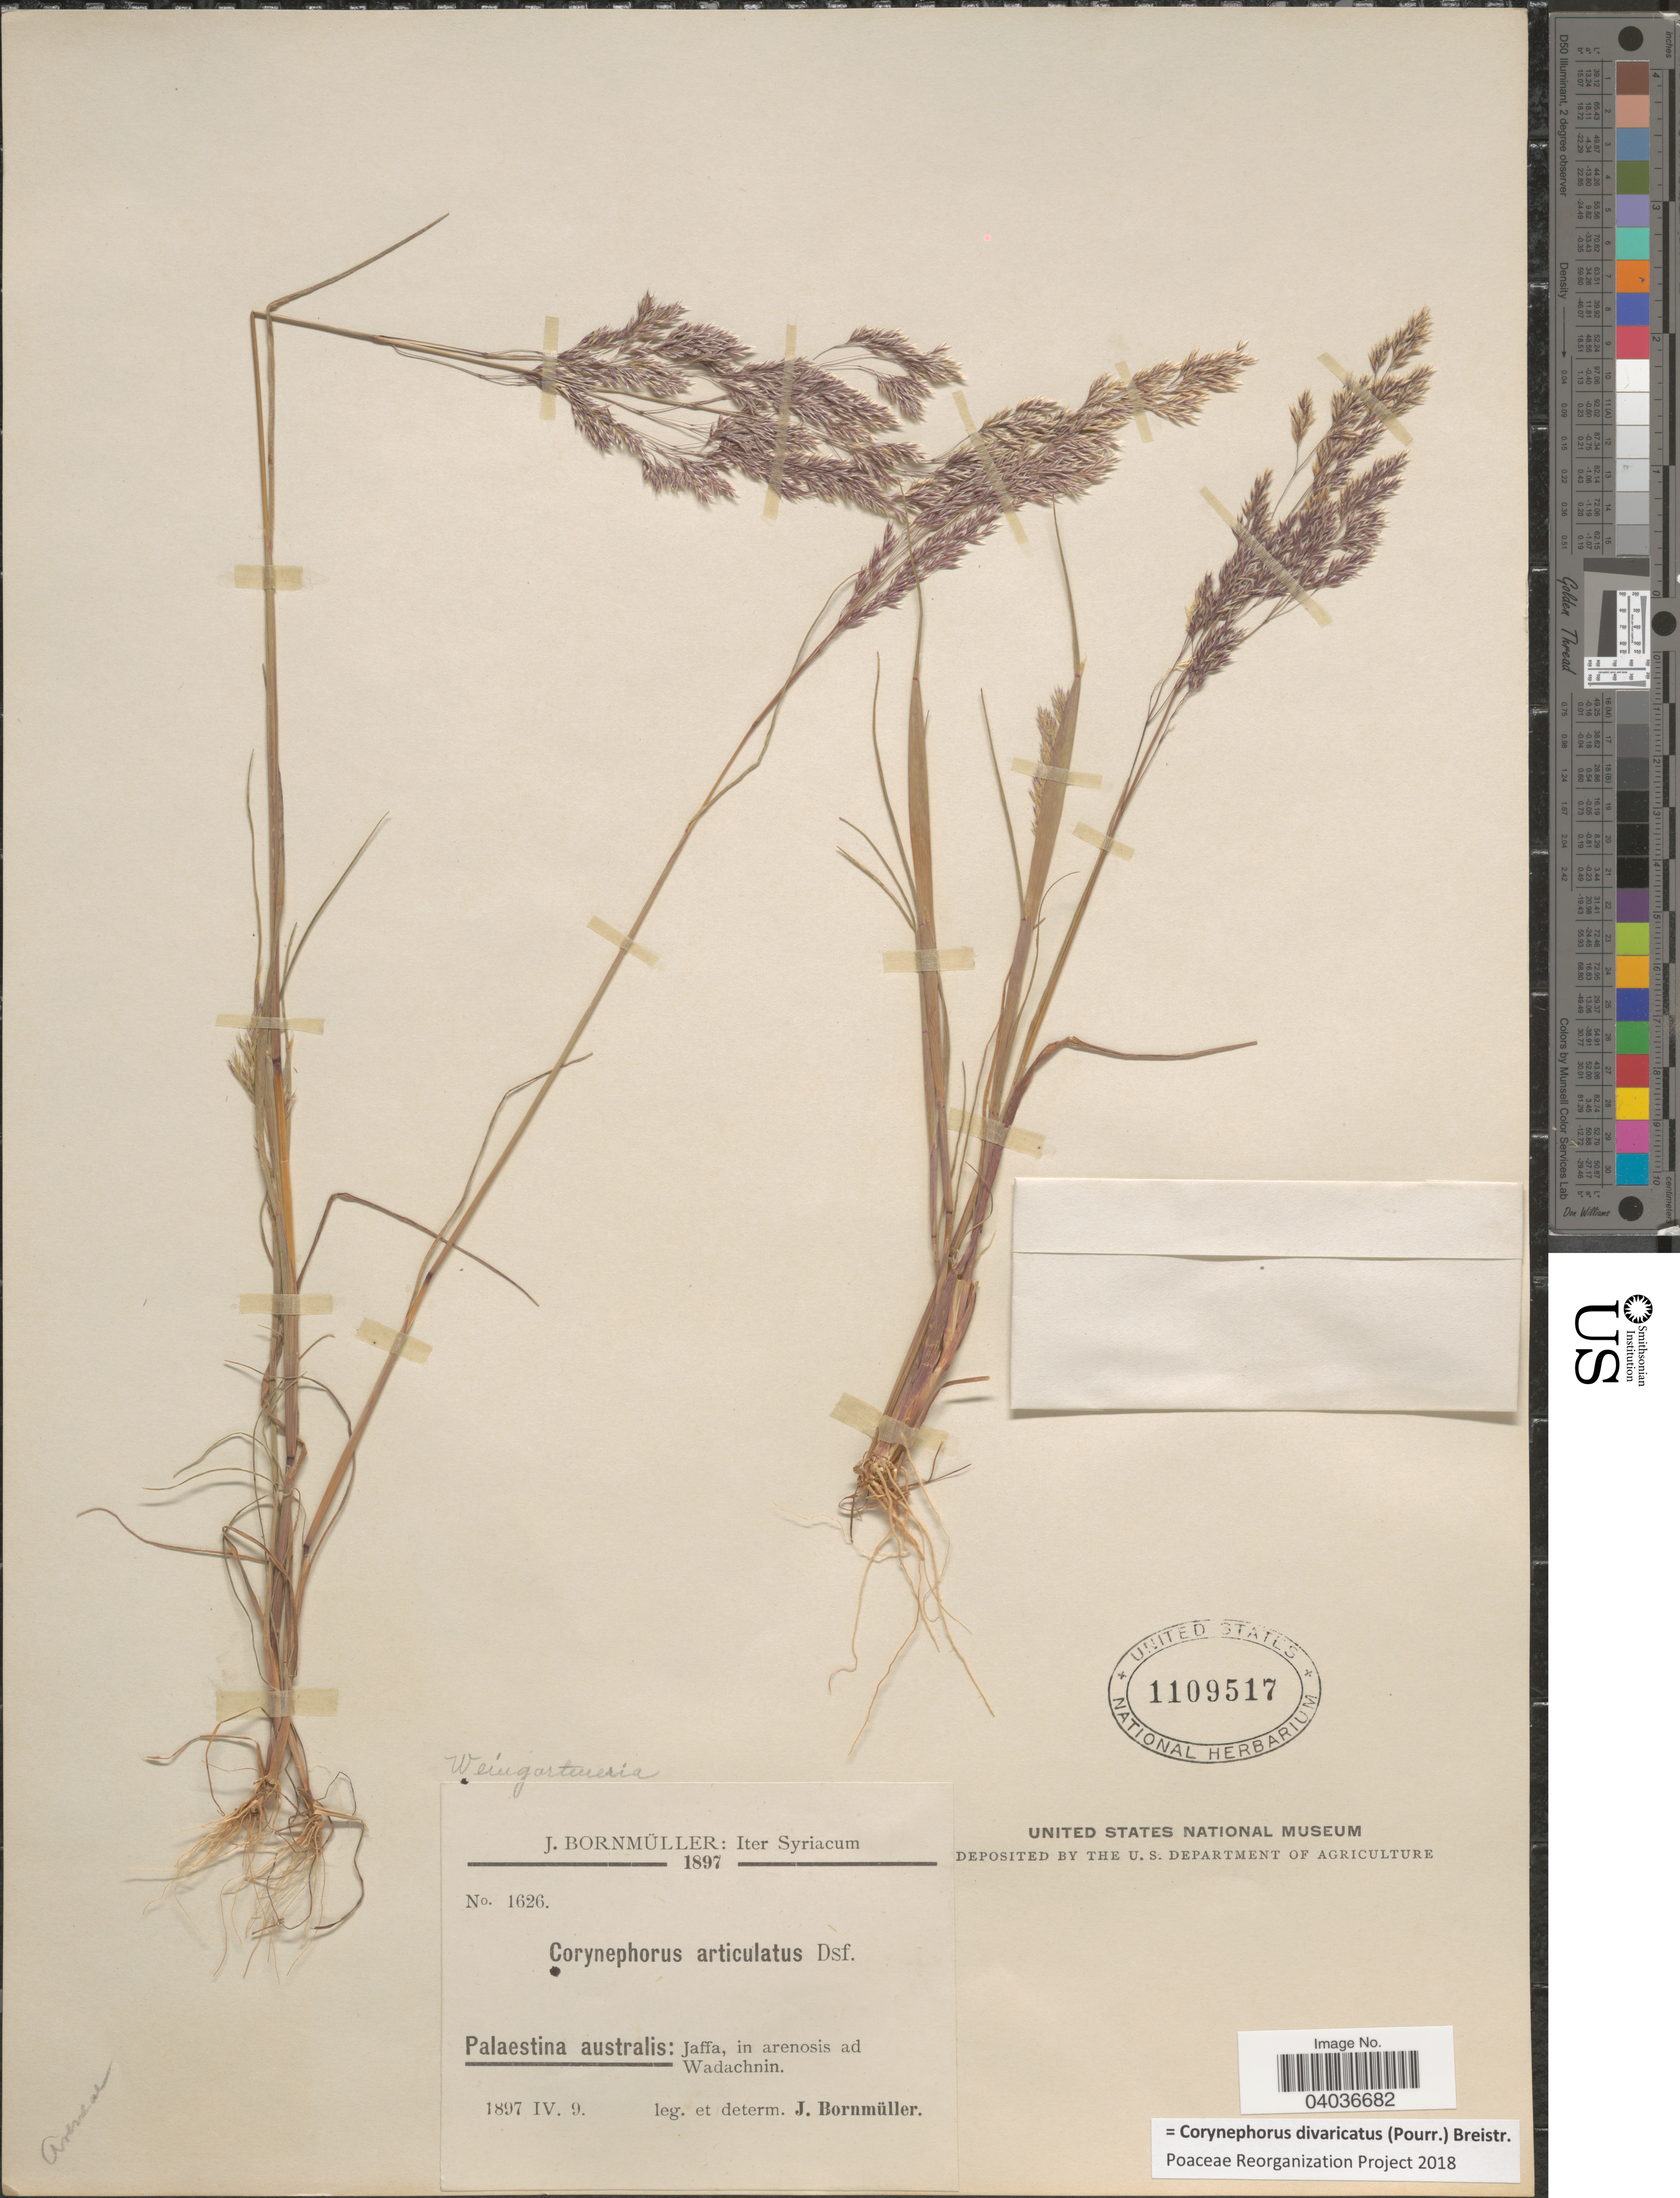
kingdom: Plantae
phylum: Tracheophyta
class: Liliopsida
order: Poales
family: Poaceae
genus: Corynephorus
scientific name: Corynephorus divaricatus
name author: (Pourr.) Breistroffer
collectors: J. Bornmüller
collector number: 1626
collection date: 1897-04-09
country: Syria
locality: Palaestina australis: Jaffa, in arenosis ad Wadachnin.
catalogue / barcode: US 1109517